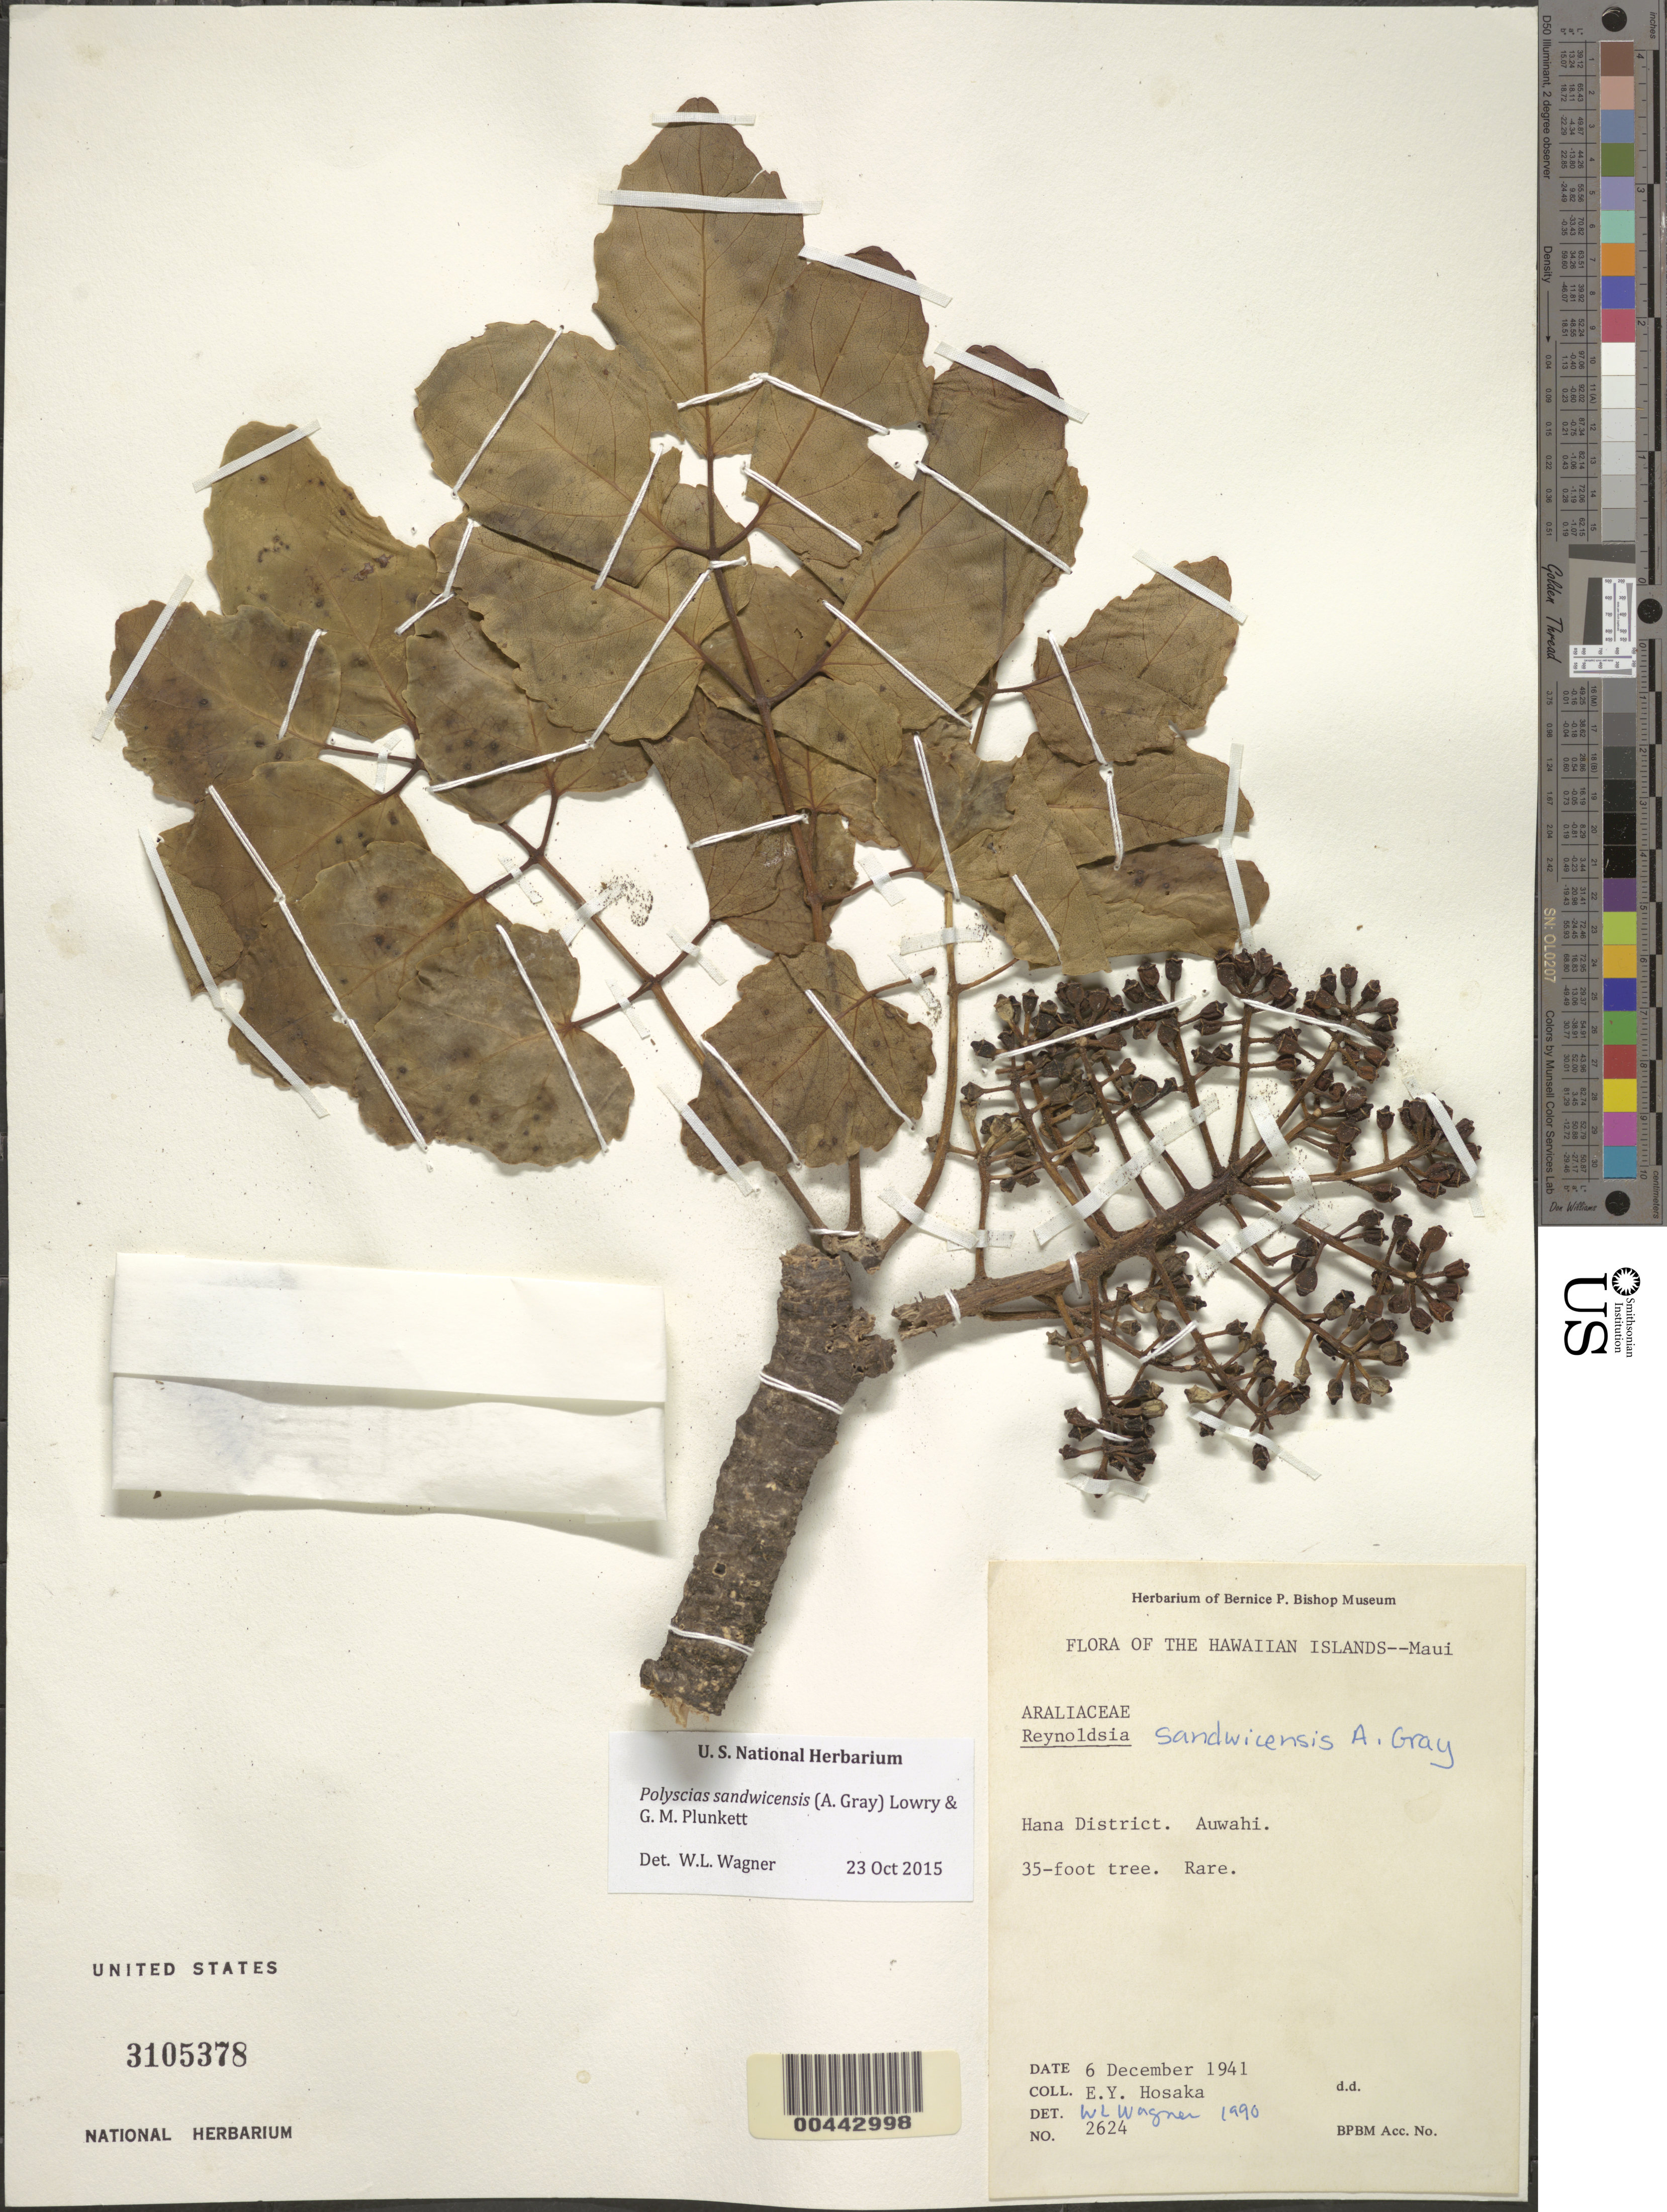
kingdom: Plantae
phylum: Tracheophyta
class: Magnoliopsida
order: Apiales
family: Araliaceae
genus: Polyscias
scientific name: Polyscias sandwicensis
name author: (A. Gray) Lowry & G. M. Plunkett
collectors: E. Y. Hosaka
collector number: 2624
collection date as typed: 6 Dec 1941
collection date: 1941-12-06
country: United States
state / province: Hawaii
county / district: Maui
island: Maui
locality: Hana District, Auwahi.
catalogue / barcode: US 3105378